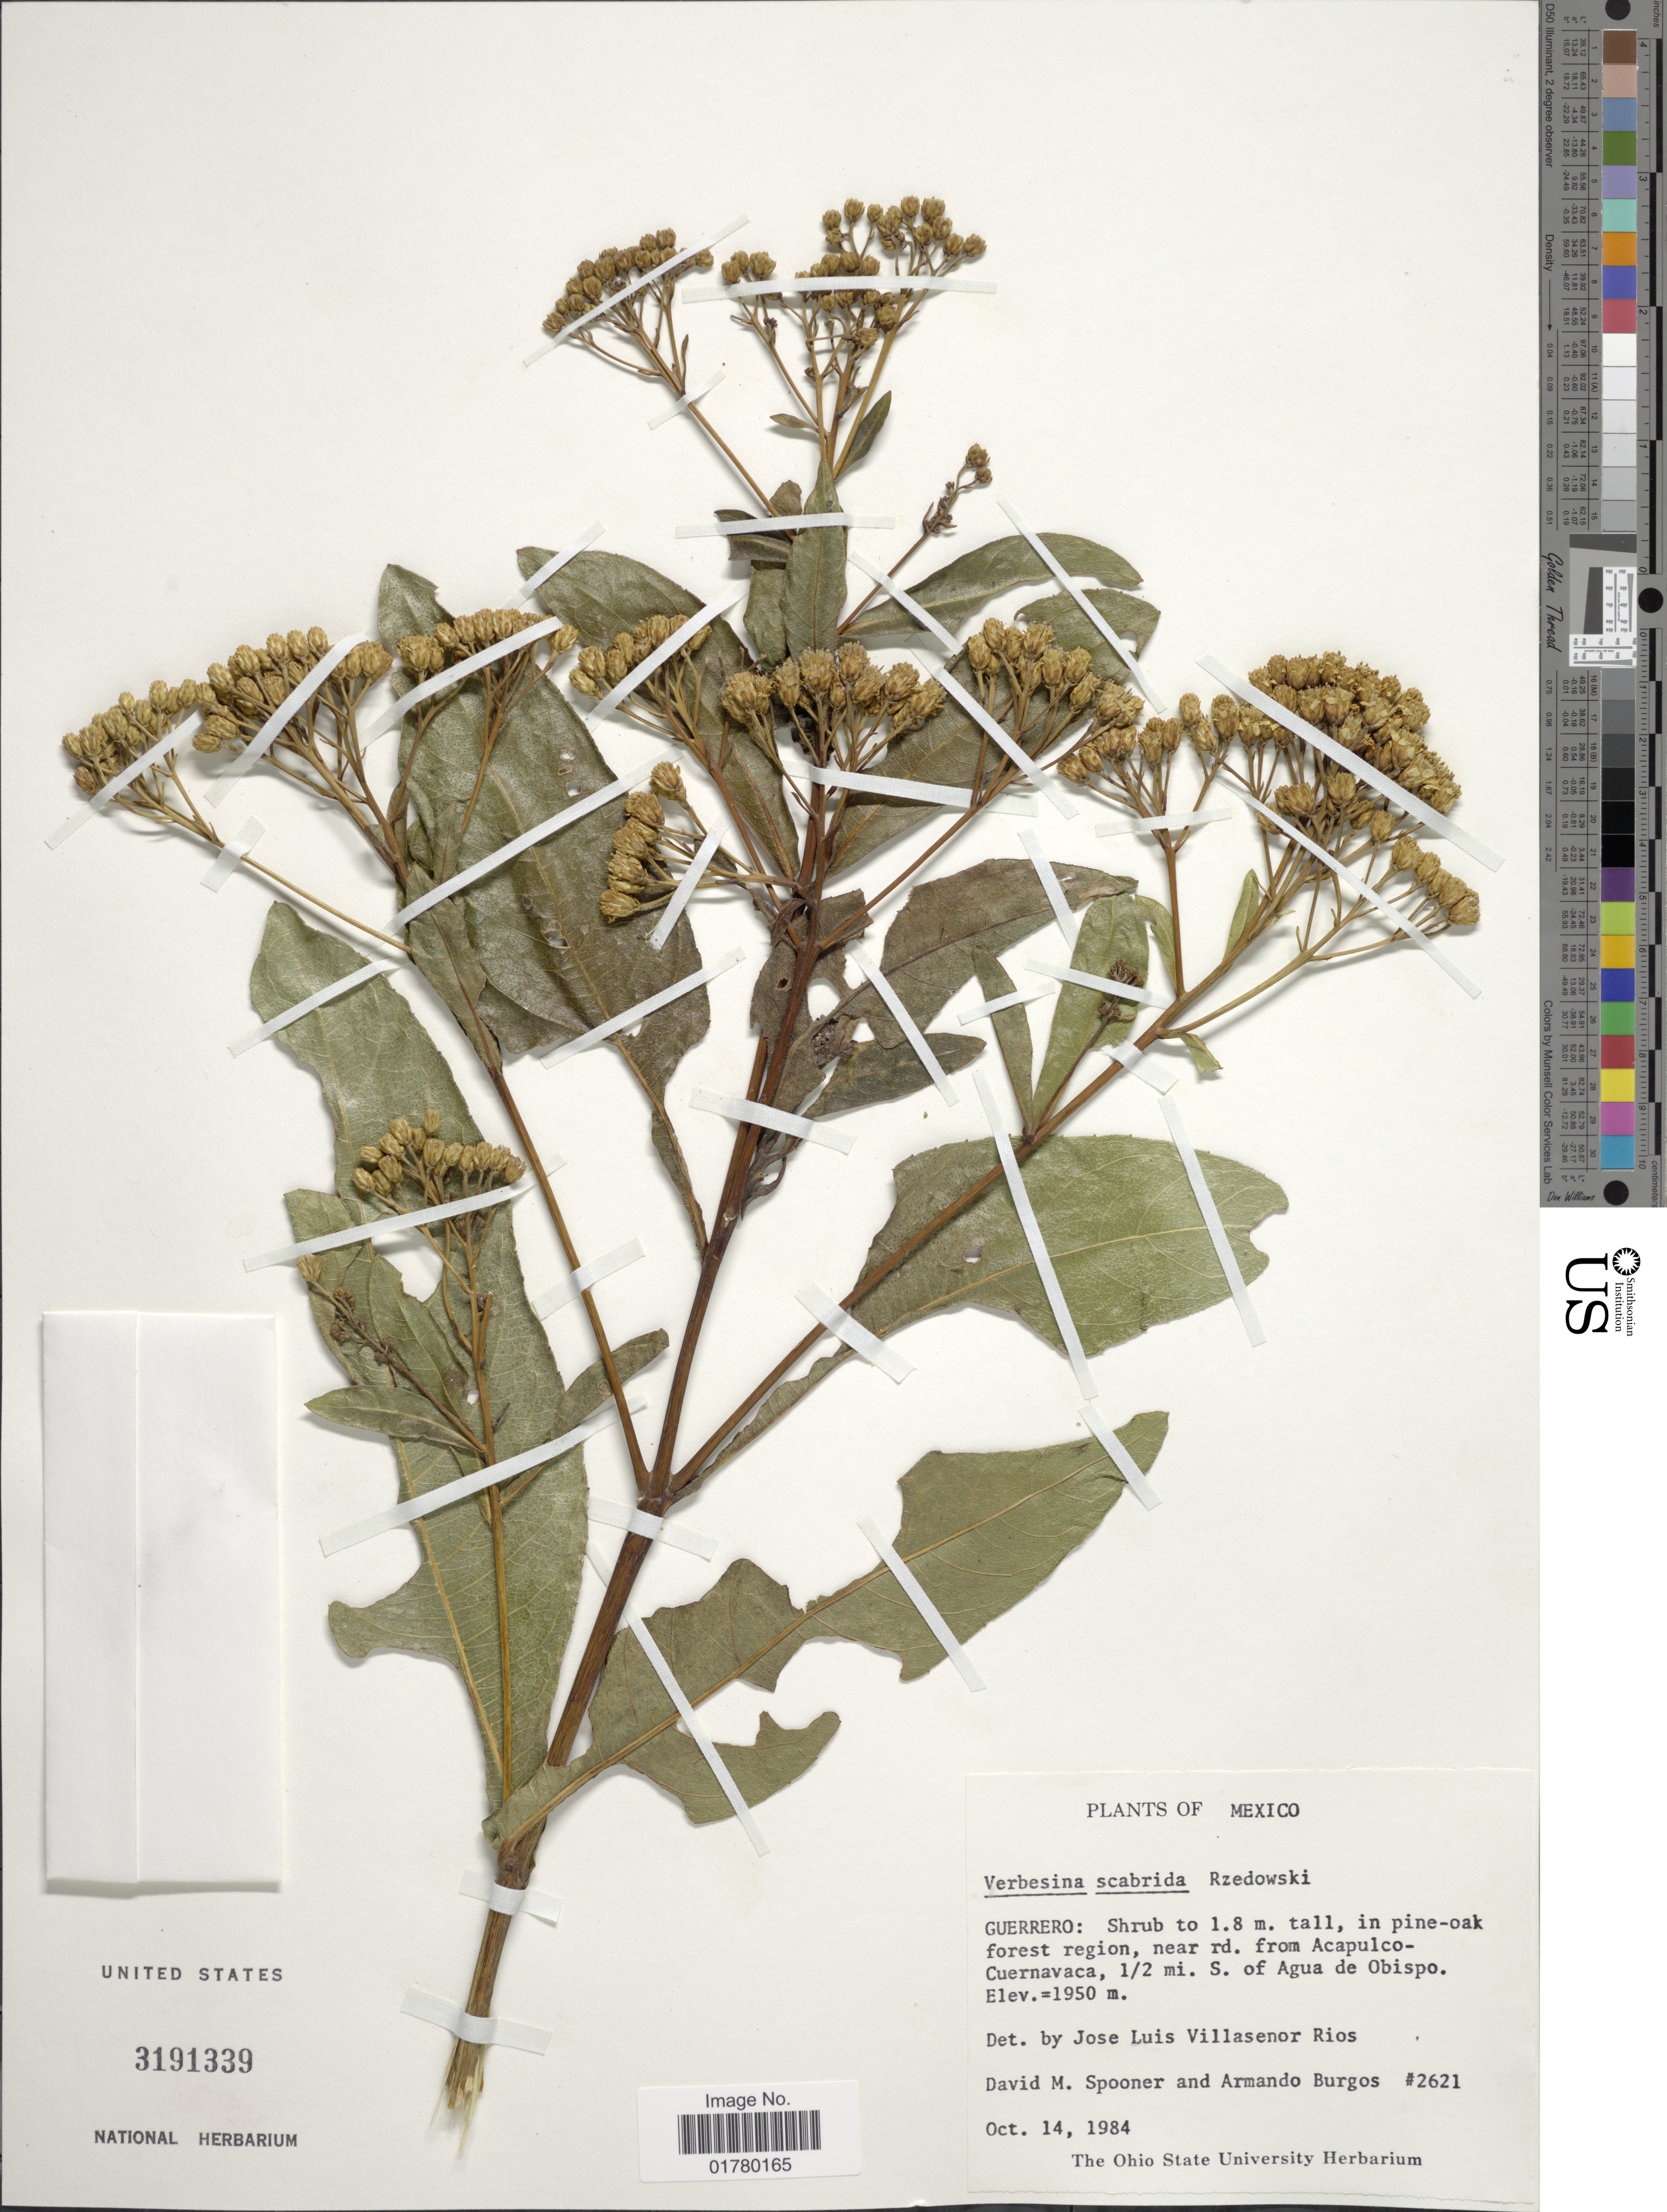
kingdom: Plantae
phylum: Tracheophyta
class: Magnoliopsida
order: Asterales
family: Asteraceae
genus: Verbesina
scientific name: Verbesina scabrida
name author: Rzed.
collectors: D. Spooner & A. Burgos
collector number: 2621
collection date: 1984-10-14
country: Mexico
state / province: Guerrero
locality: In pine-oak forest region, near rd. from Acapulco-Cuernavaca, 1/2 mi. S. of Agua de Obispo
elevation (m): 1950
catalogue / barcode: US 3191339